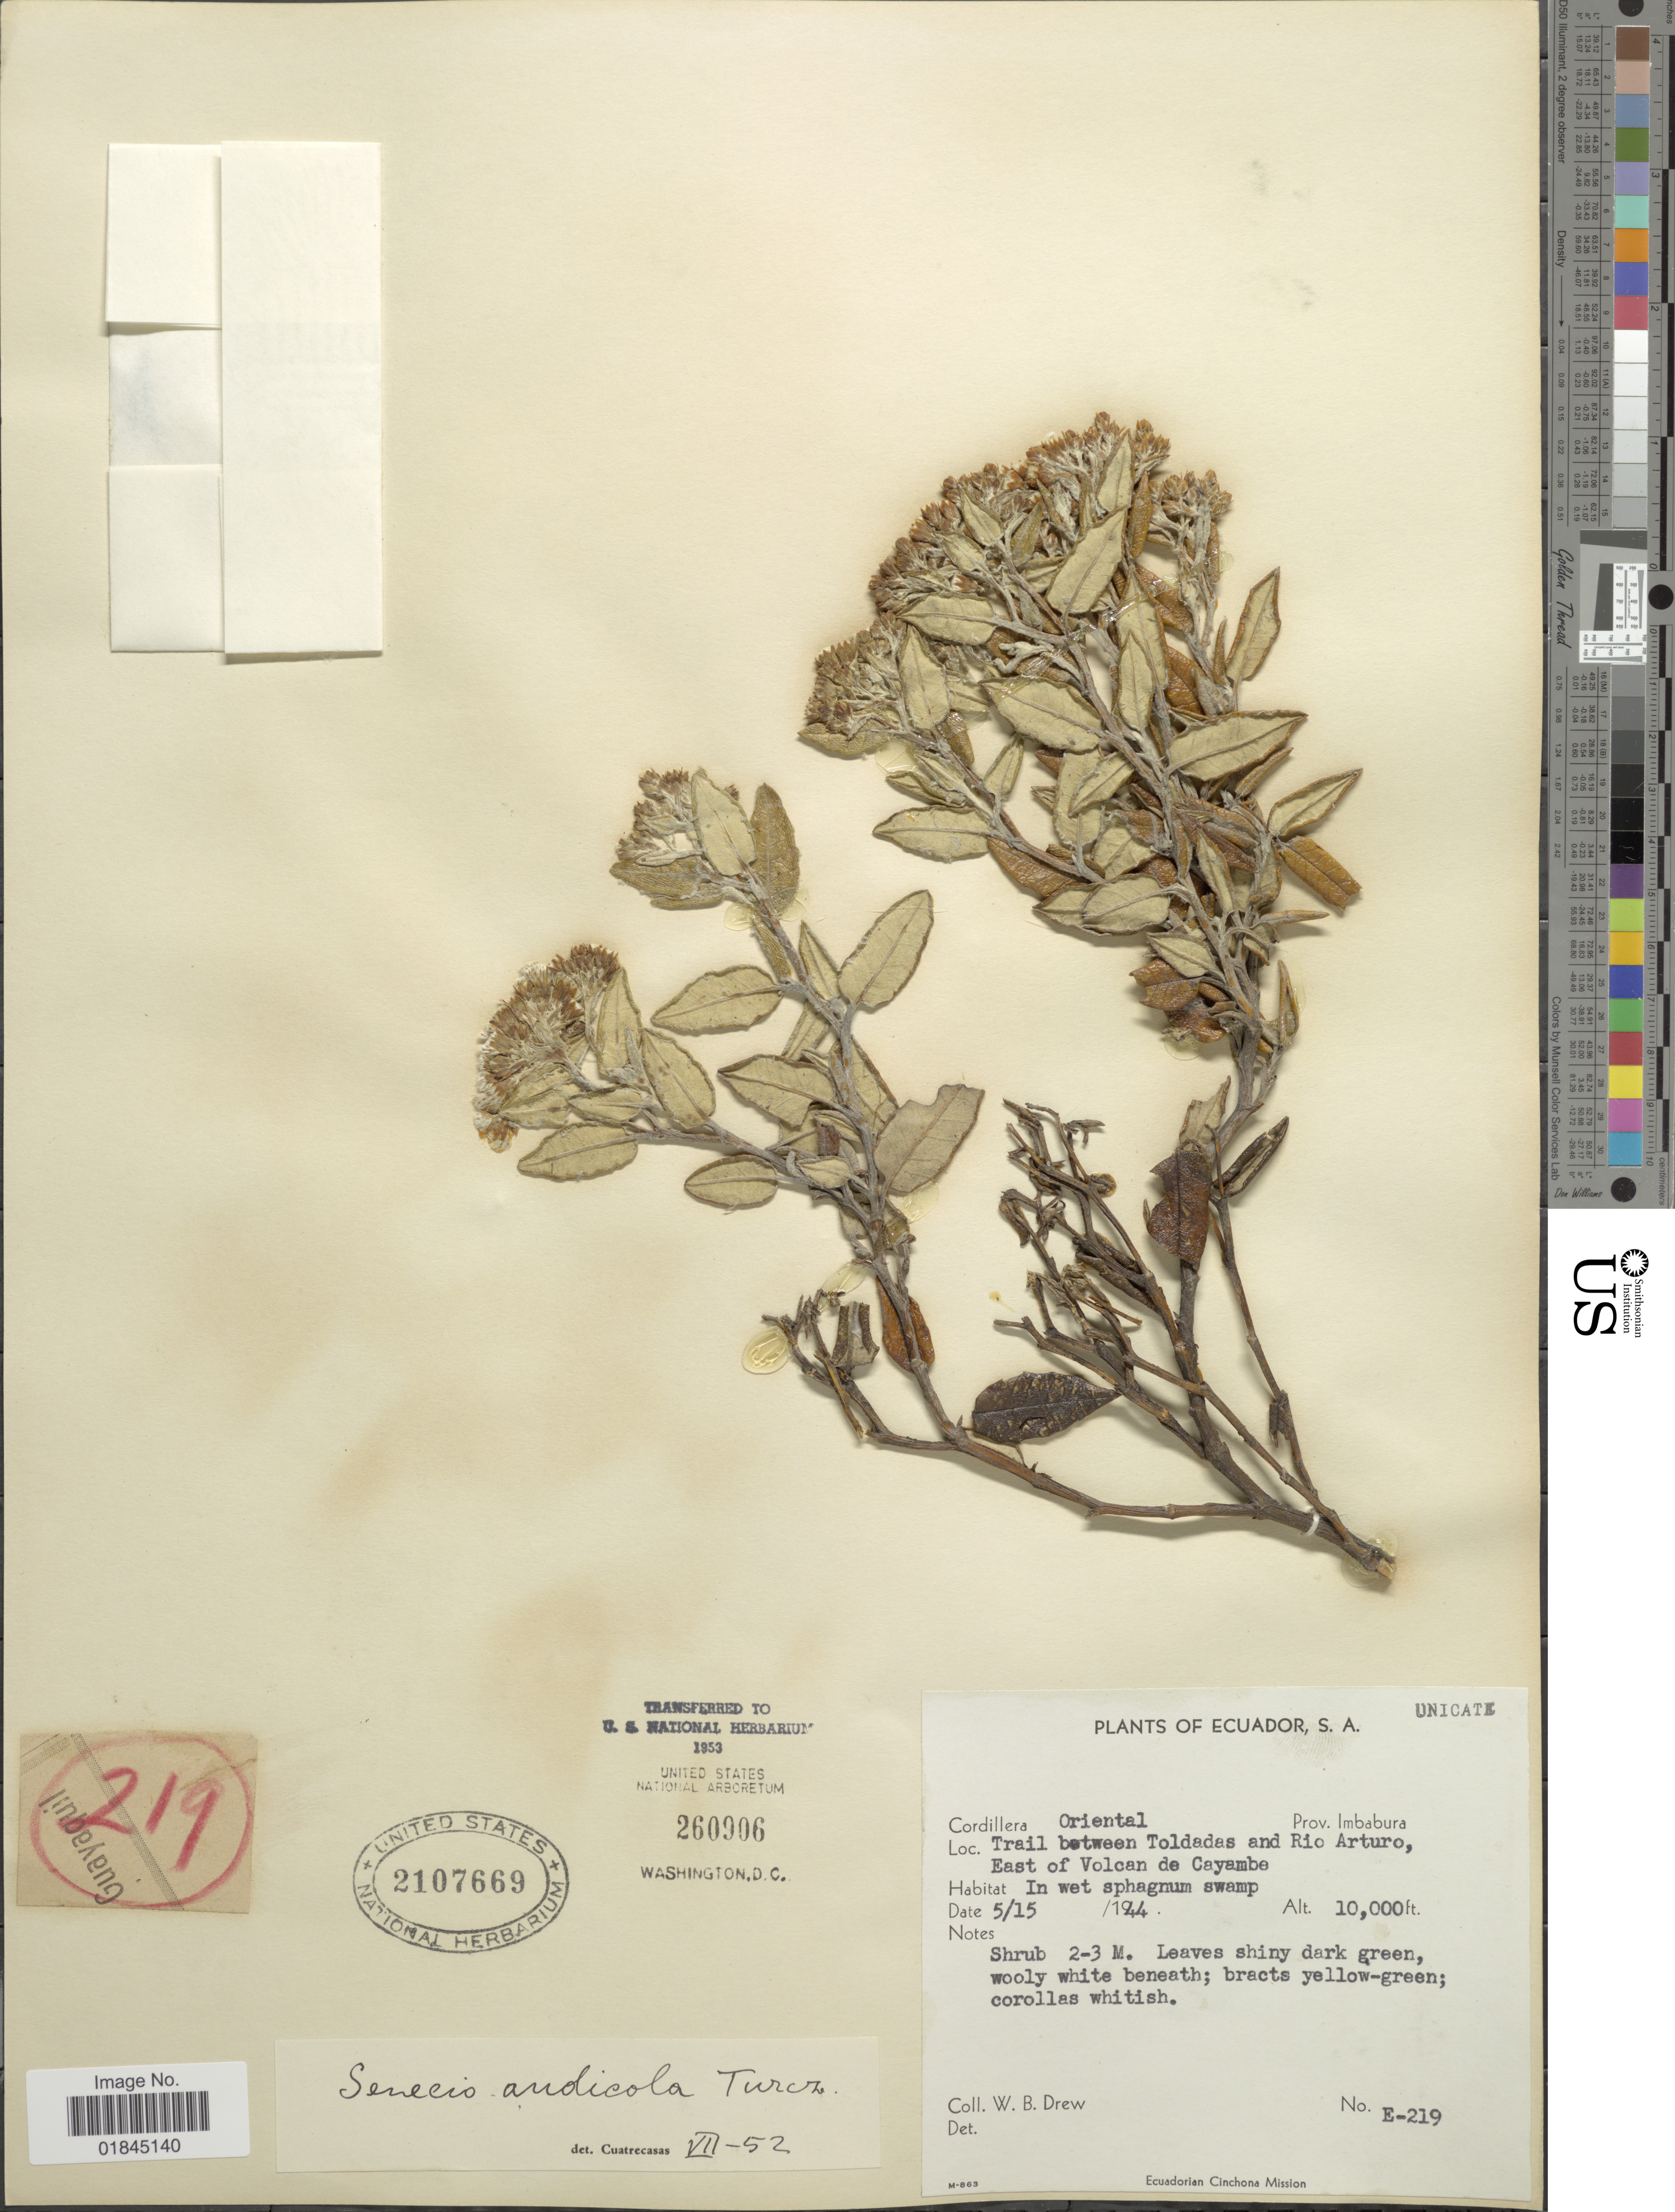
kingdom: Plantae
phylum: Tracheophyta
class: Magnoliopsida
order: Asterales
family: Asteraceae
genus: Pentacalia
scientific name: Pentacalia andicola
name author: (Turcz.) Cuatrec.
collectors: W. B. Drew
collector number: E-219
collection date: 1944-05-15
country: Ecuador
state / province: Imbabura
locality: Cordillera Oriental. Prov. Imbabura. Trail between Toldadas and Rio Arturo, East of Volcan de Cayambe.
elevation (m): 3048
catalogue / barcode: US 2107669